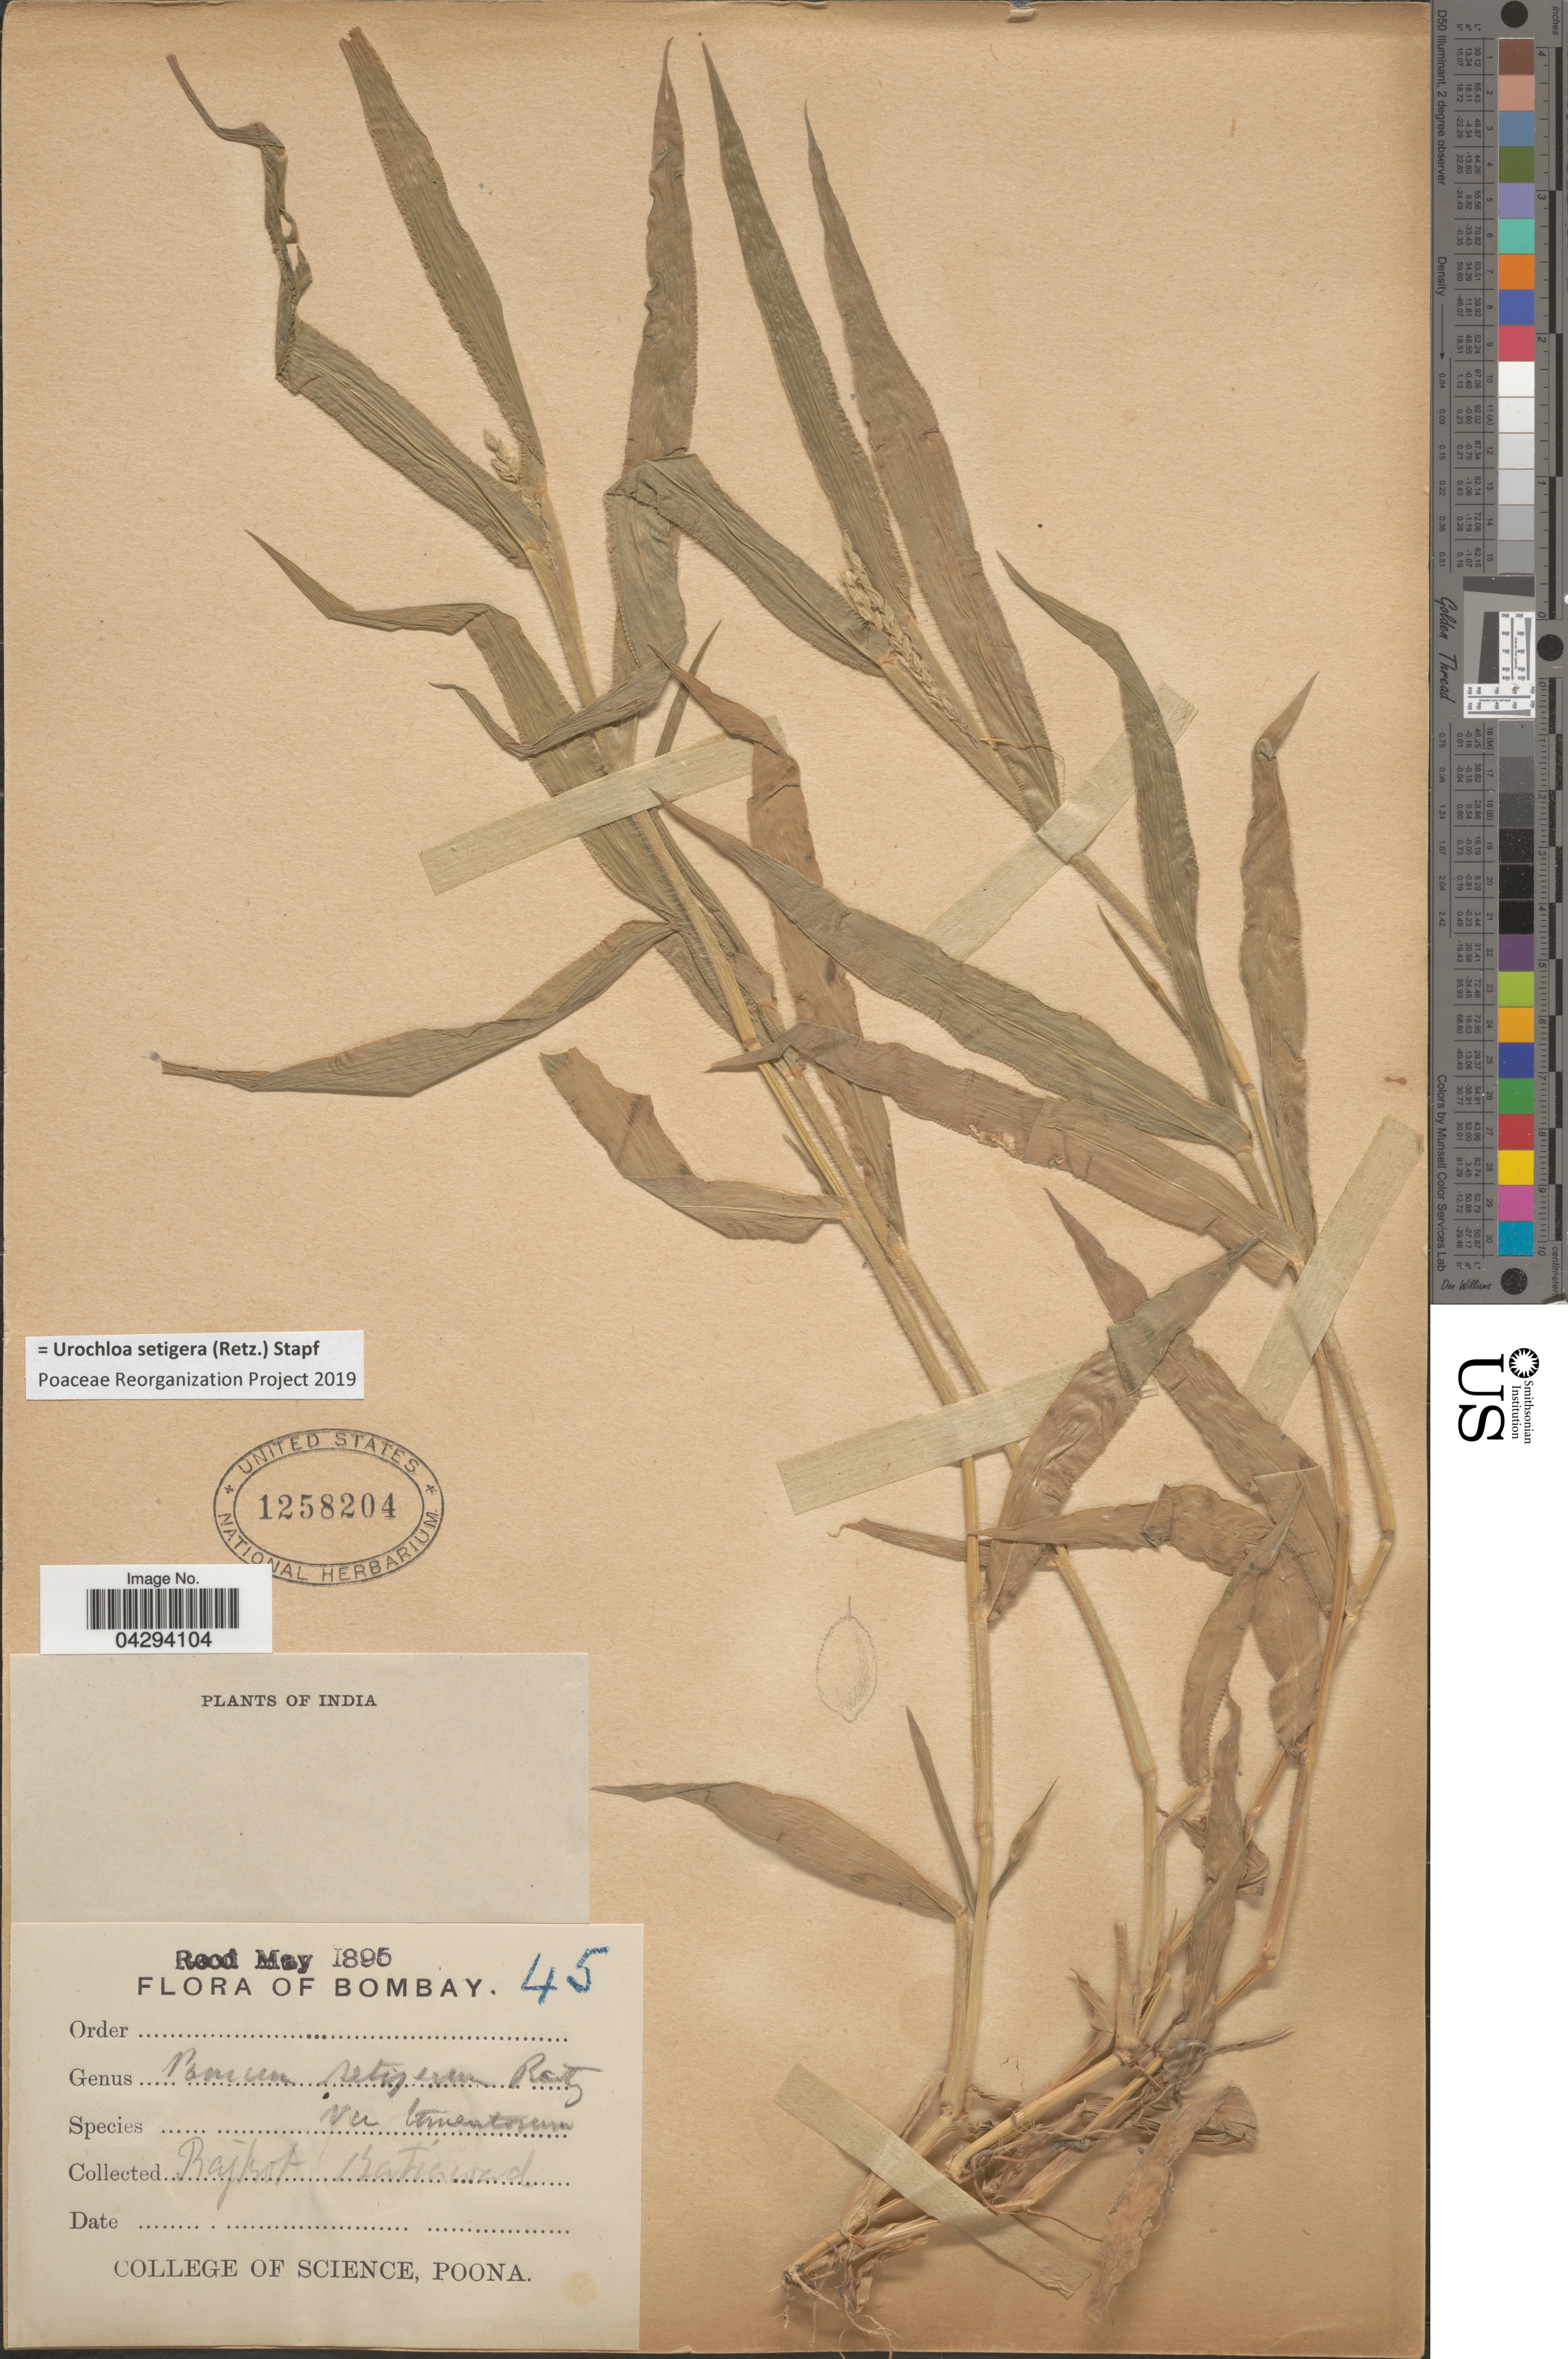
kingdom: Plantae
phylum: Tracheophyta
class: Liliopsida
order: Poales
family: Poaceae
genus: Urochloa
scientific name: Urochloa setigera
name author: (Retz.) Stapf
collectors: College of Science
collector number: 45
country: India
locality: Bombay. Rajkot Batiawad [interpreted].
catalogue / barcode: US 1258204